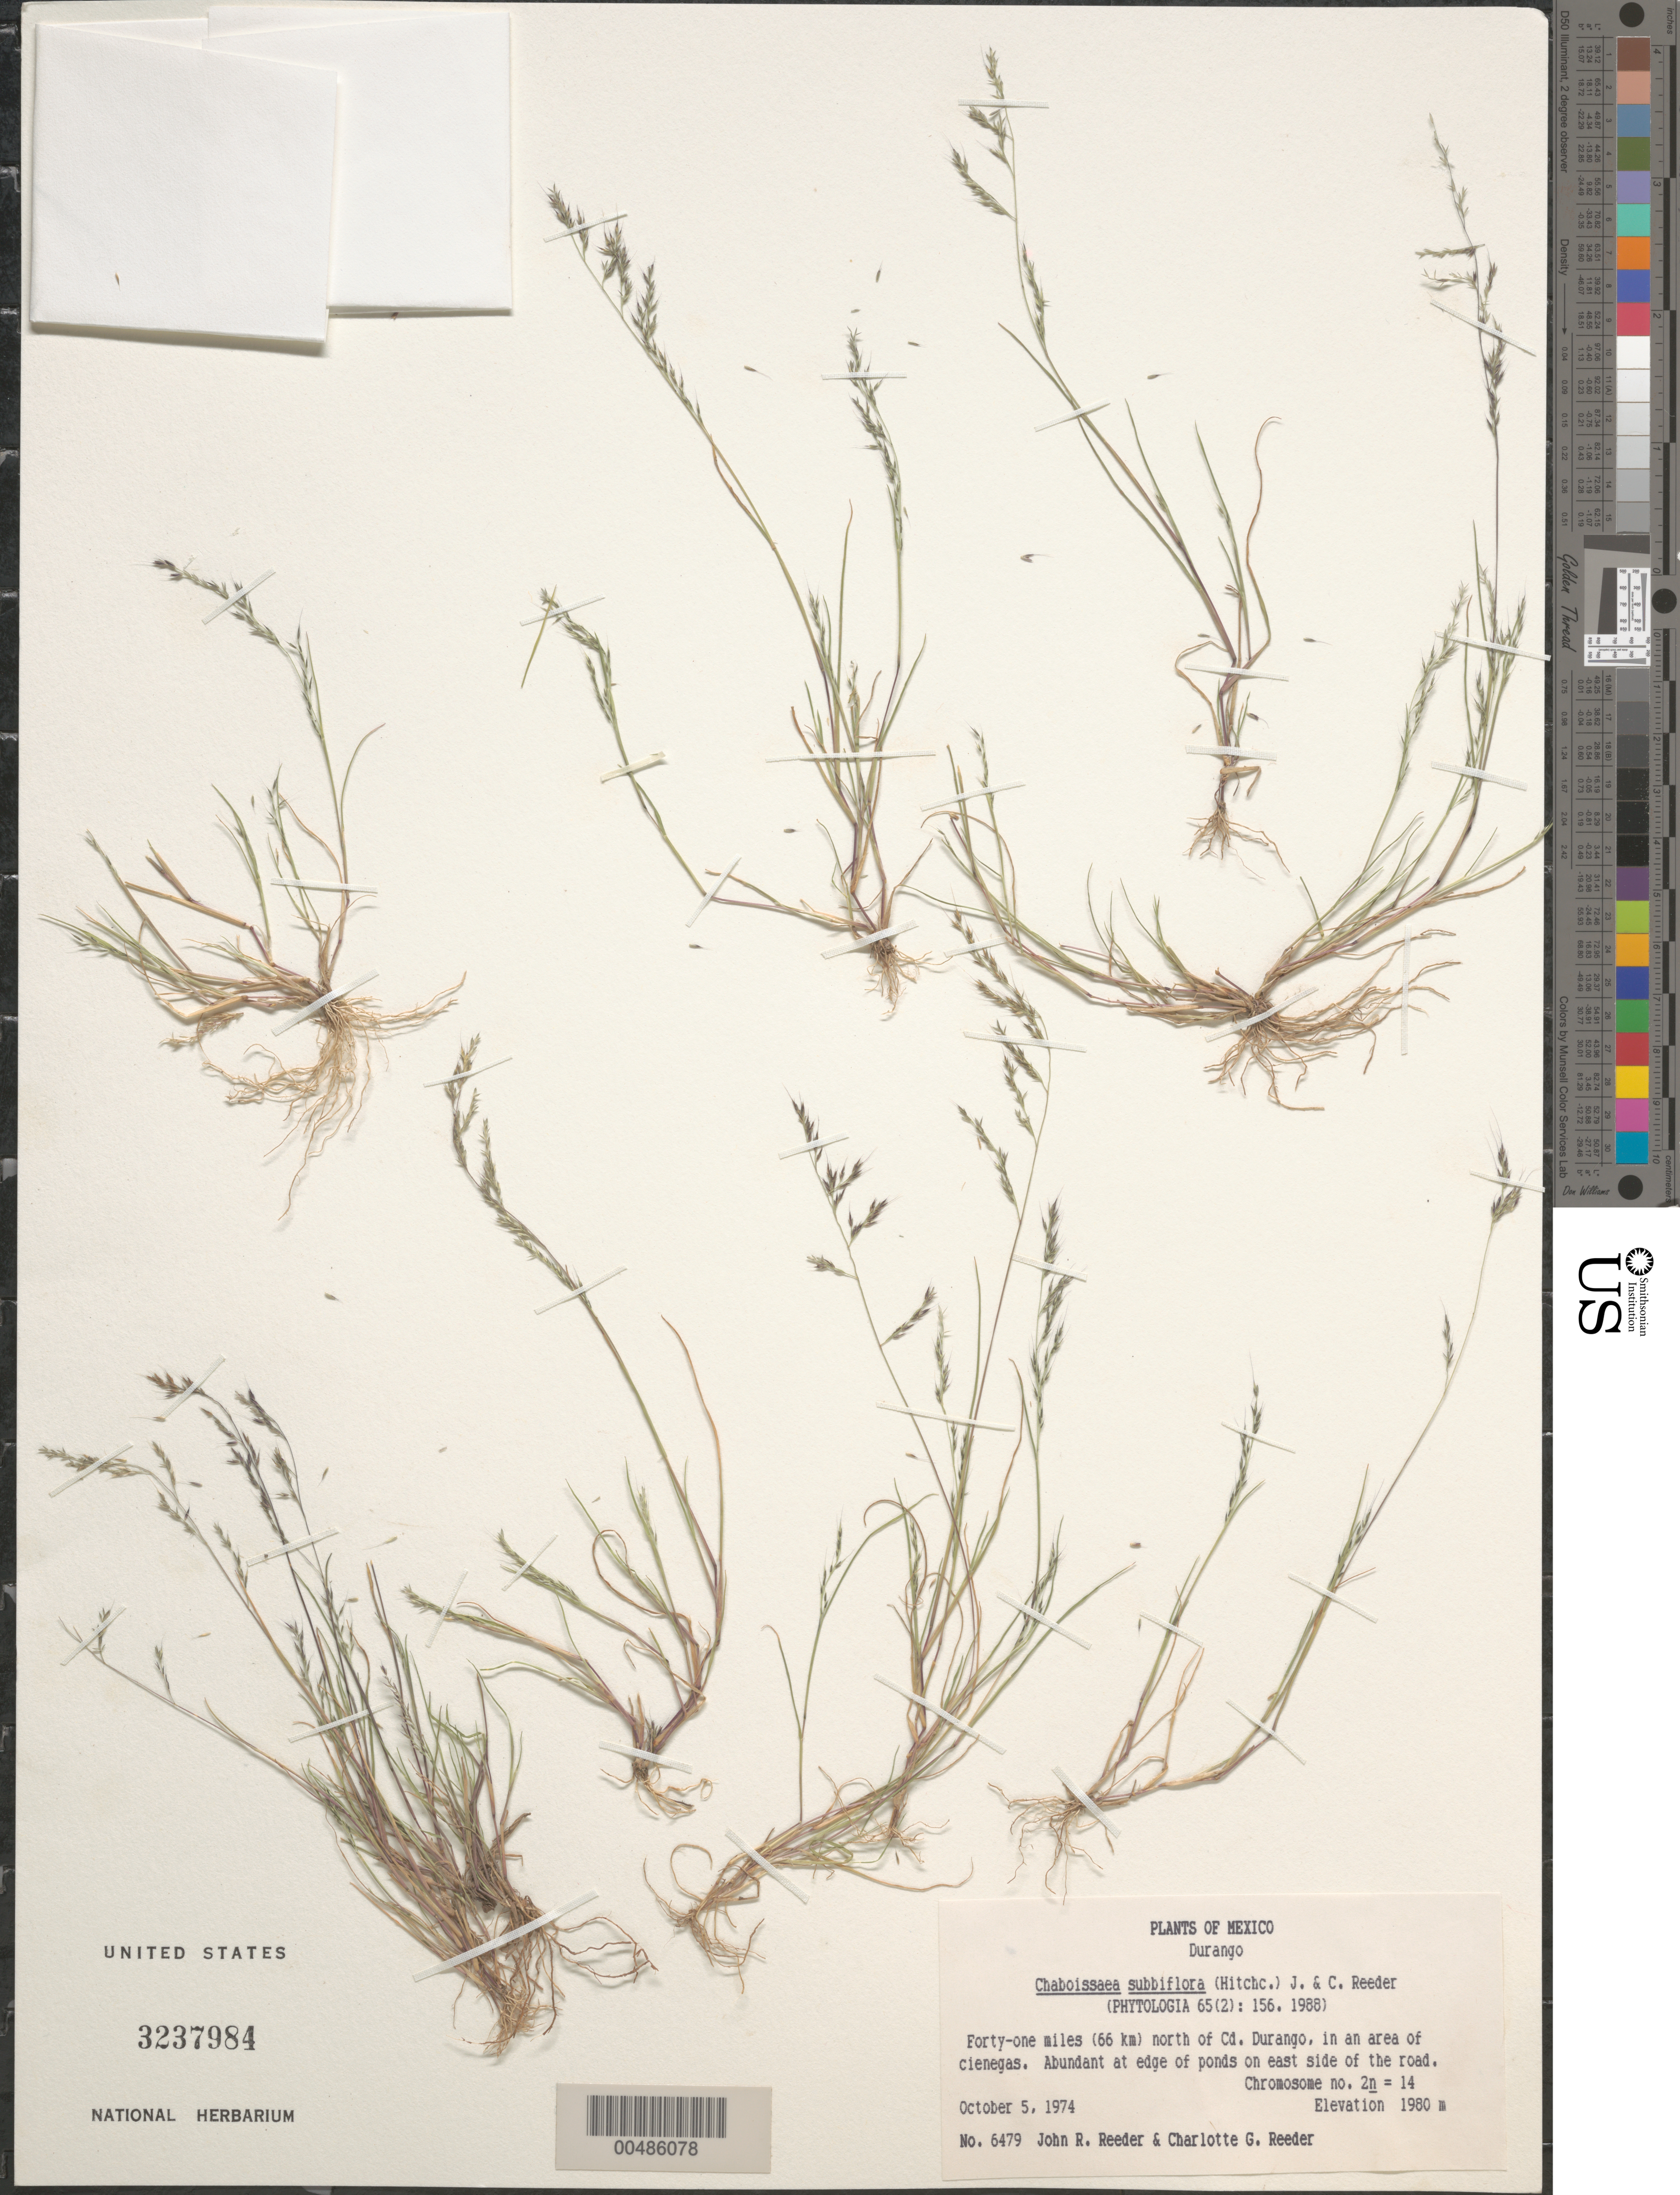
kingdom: Plantae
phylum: Tracheophyta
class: Liliopsida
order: Poales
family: Poaceae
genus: Chaboissaea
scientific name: Chaboissaea subbiflora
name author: (Hitchc.) Reeder & C. Reeder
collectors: J. R. Reeder & C. G. Reeder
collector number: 6479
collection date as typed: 5 Oct 1974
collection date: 1974-10-05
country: Mexico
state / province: Durango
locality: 41 mi (66 km) N of Cd. Durango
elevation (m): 1980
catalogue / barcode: US 3237984